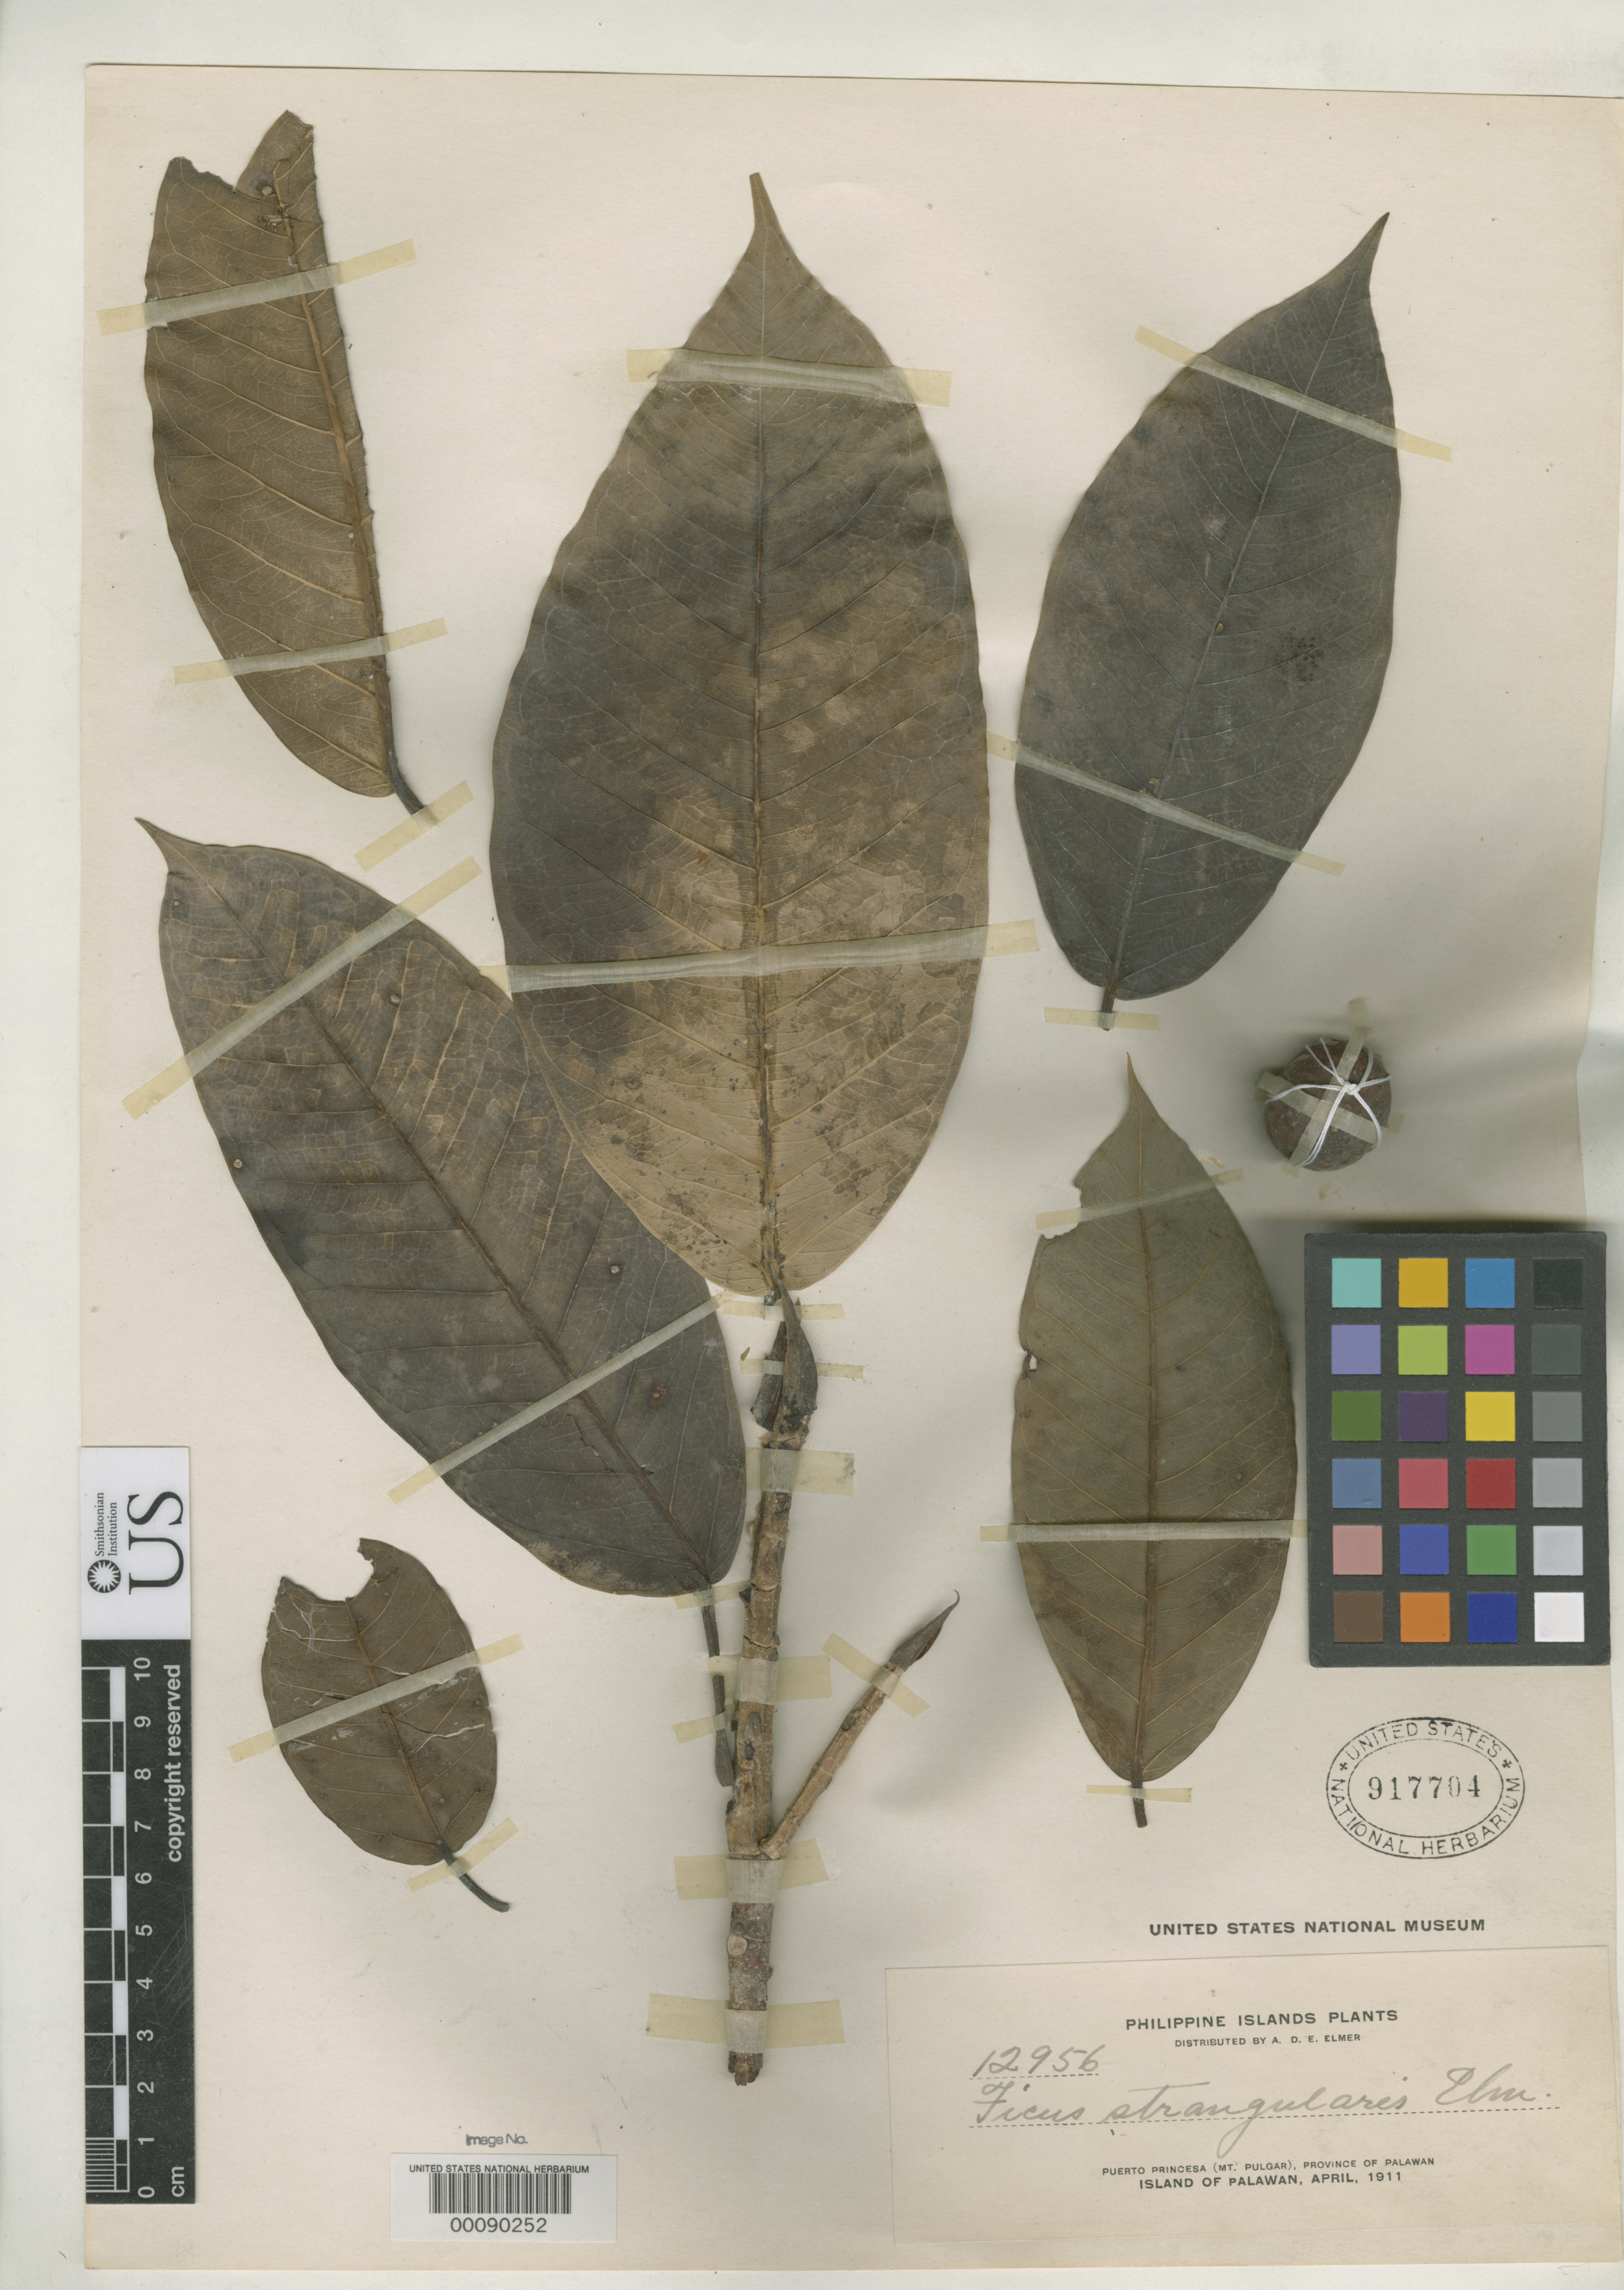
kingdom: Plantae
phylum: Tracheophyta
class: Magnoliopsida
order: Rosales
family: Moraceae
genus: Ficus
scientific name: Ficus strangularis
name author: Elmer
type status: Isotype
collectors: A. D. E. Elmer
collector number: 12956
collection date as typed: Apr 1911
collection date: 1911-04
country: Philippines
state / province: Mimaropa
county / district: Palawan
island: Palawan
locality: Puerto Princesa, Mt. Pulgar.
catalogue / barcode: US 917704